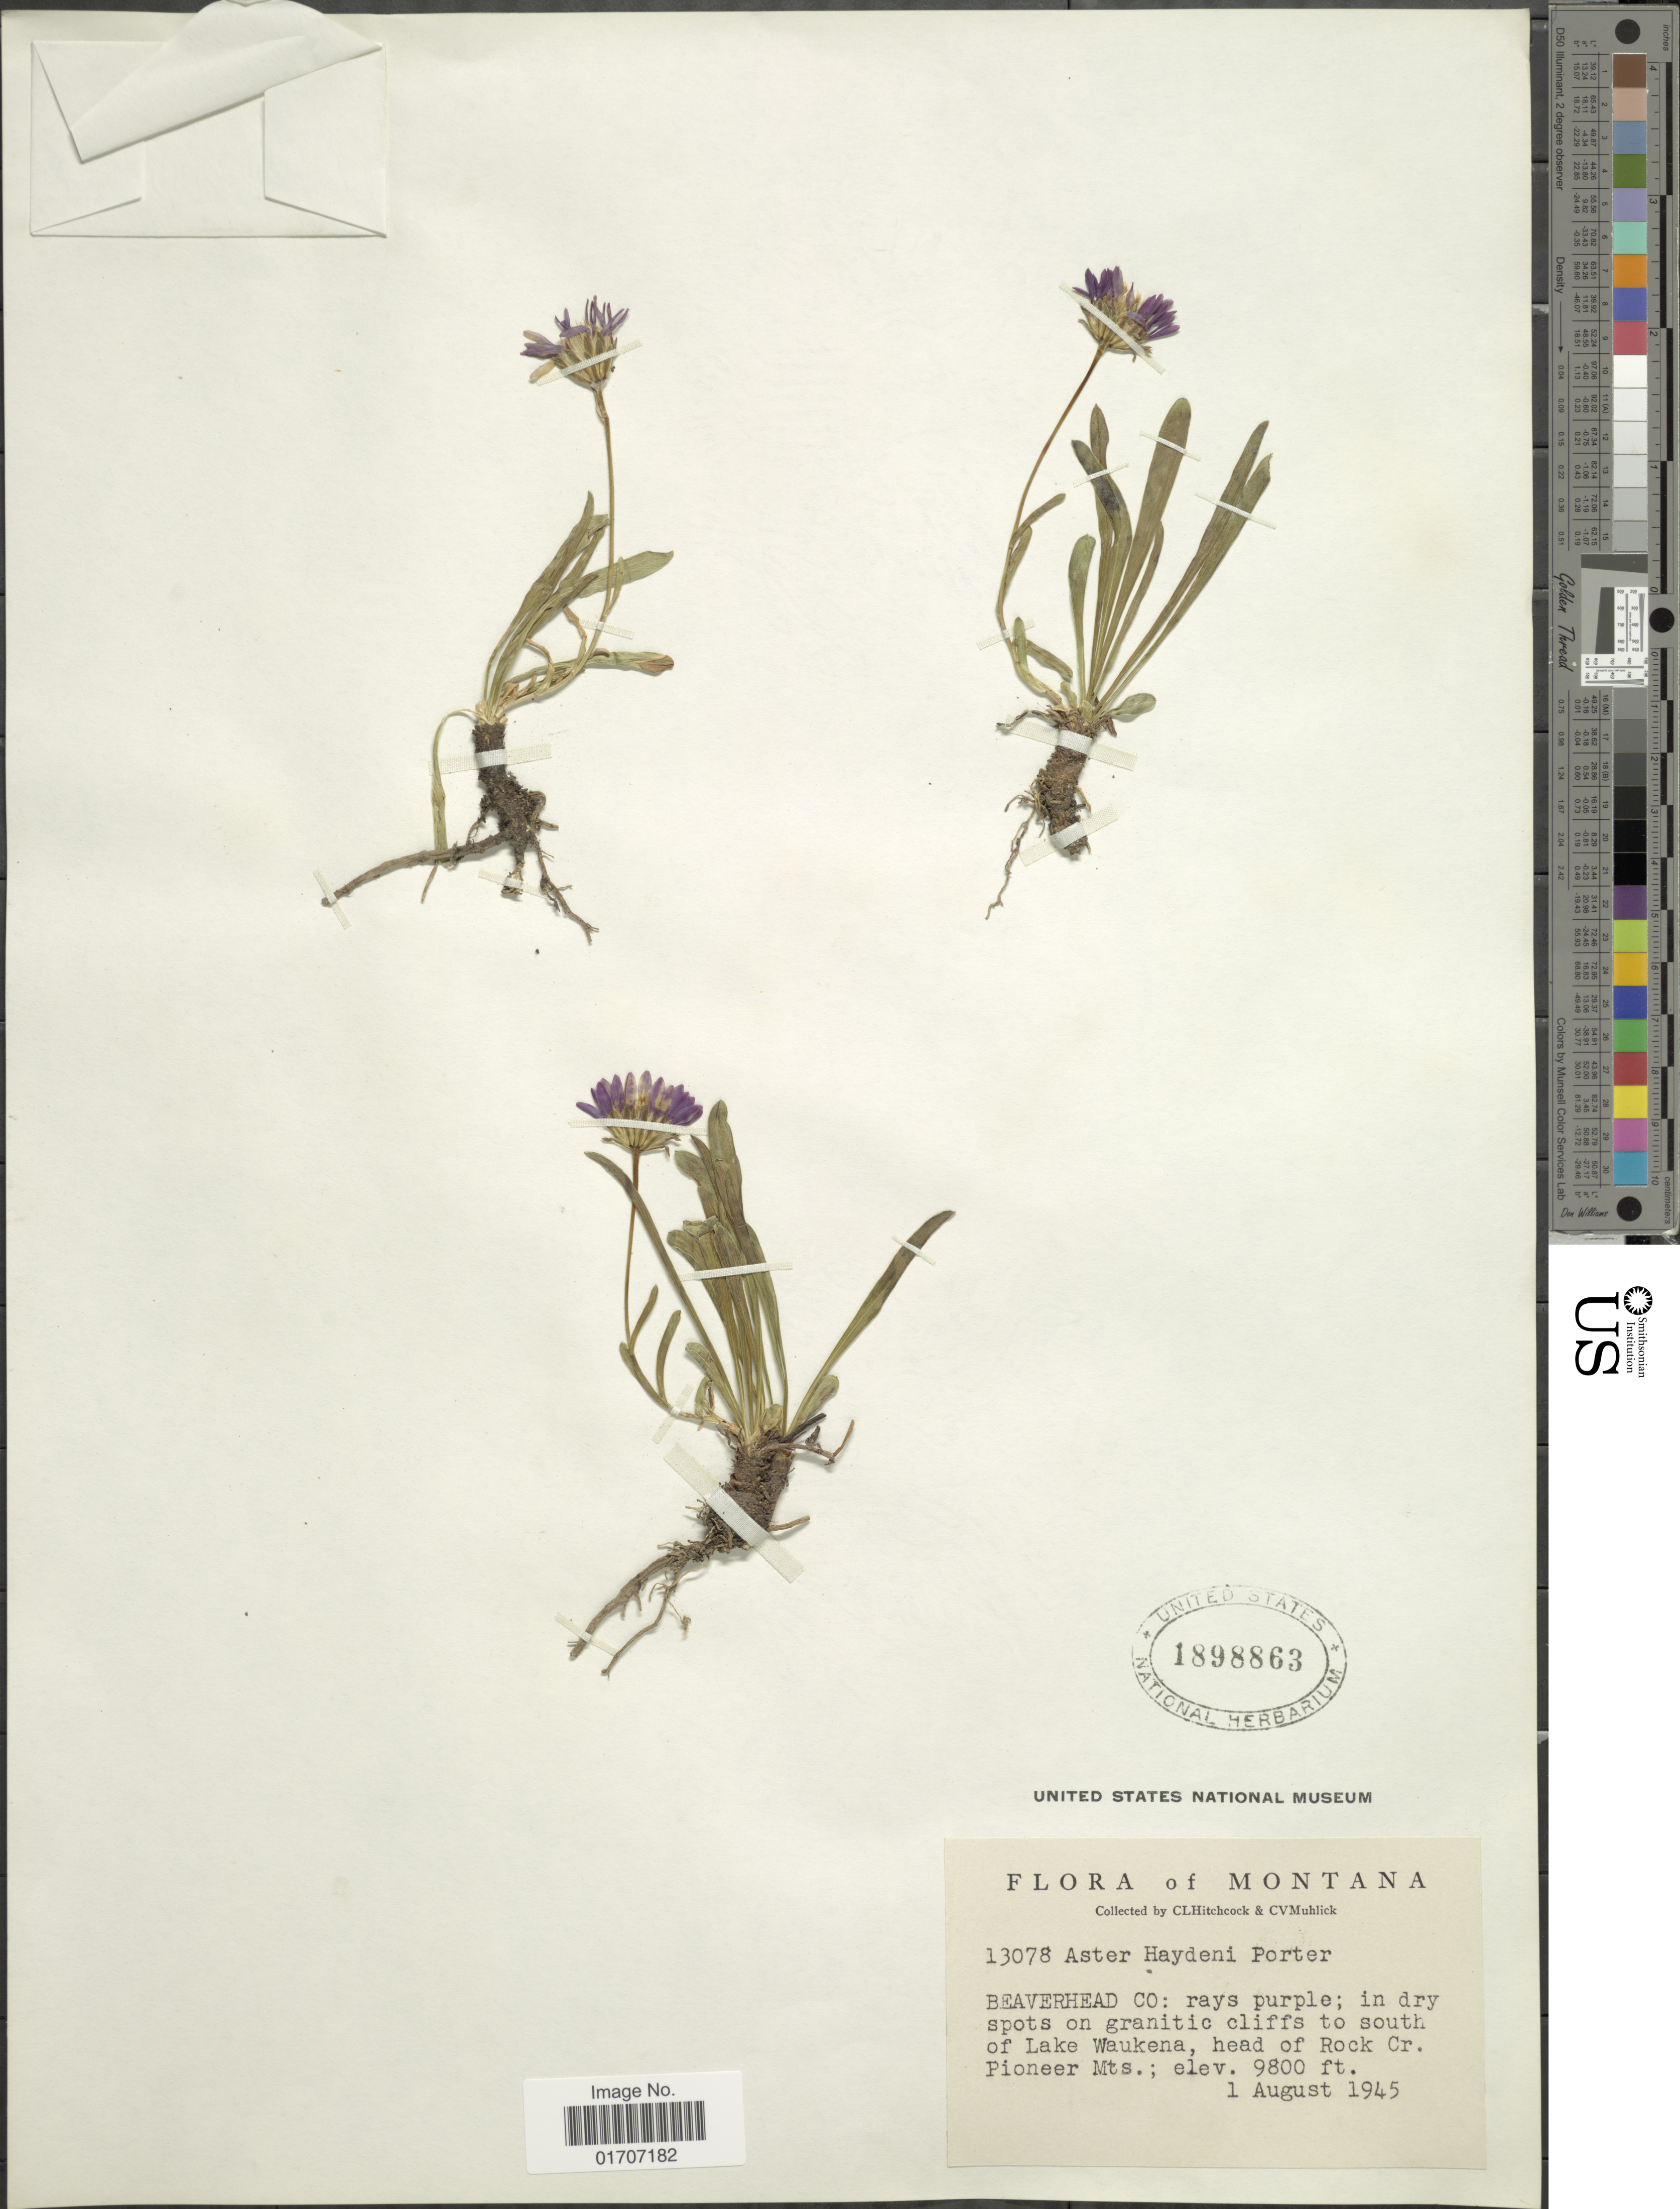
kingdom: Plantae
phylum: Tracheophyta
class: Magnoliopsida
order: Asterales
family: Asteraceae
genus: Oreostemma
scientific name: Oreostemma alpigenum var. haydenii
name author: (Porter) G.L. Nesom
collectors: C. L. Hitchcock & C. V. Muhlick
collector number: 13078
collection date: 1945-08-01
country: United States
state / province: Montana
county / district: Beaverhead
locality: In dry spots on granitic cliffs to south of Lake Waukena, head of Rock Creek. Pioneer Mtns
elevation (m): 2987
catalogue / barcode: US 1898863